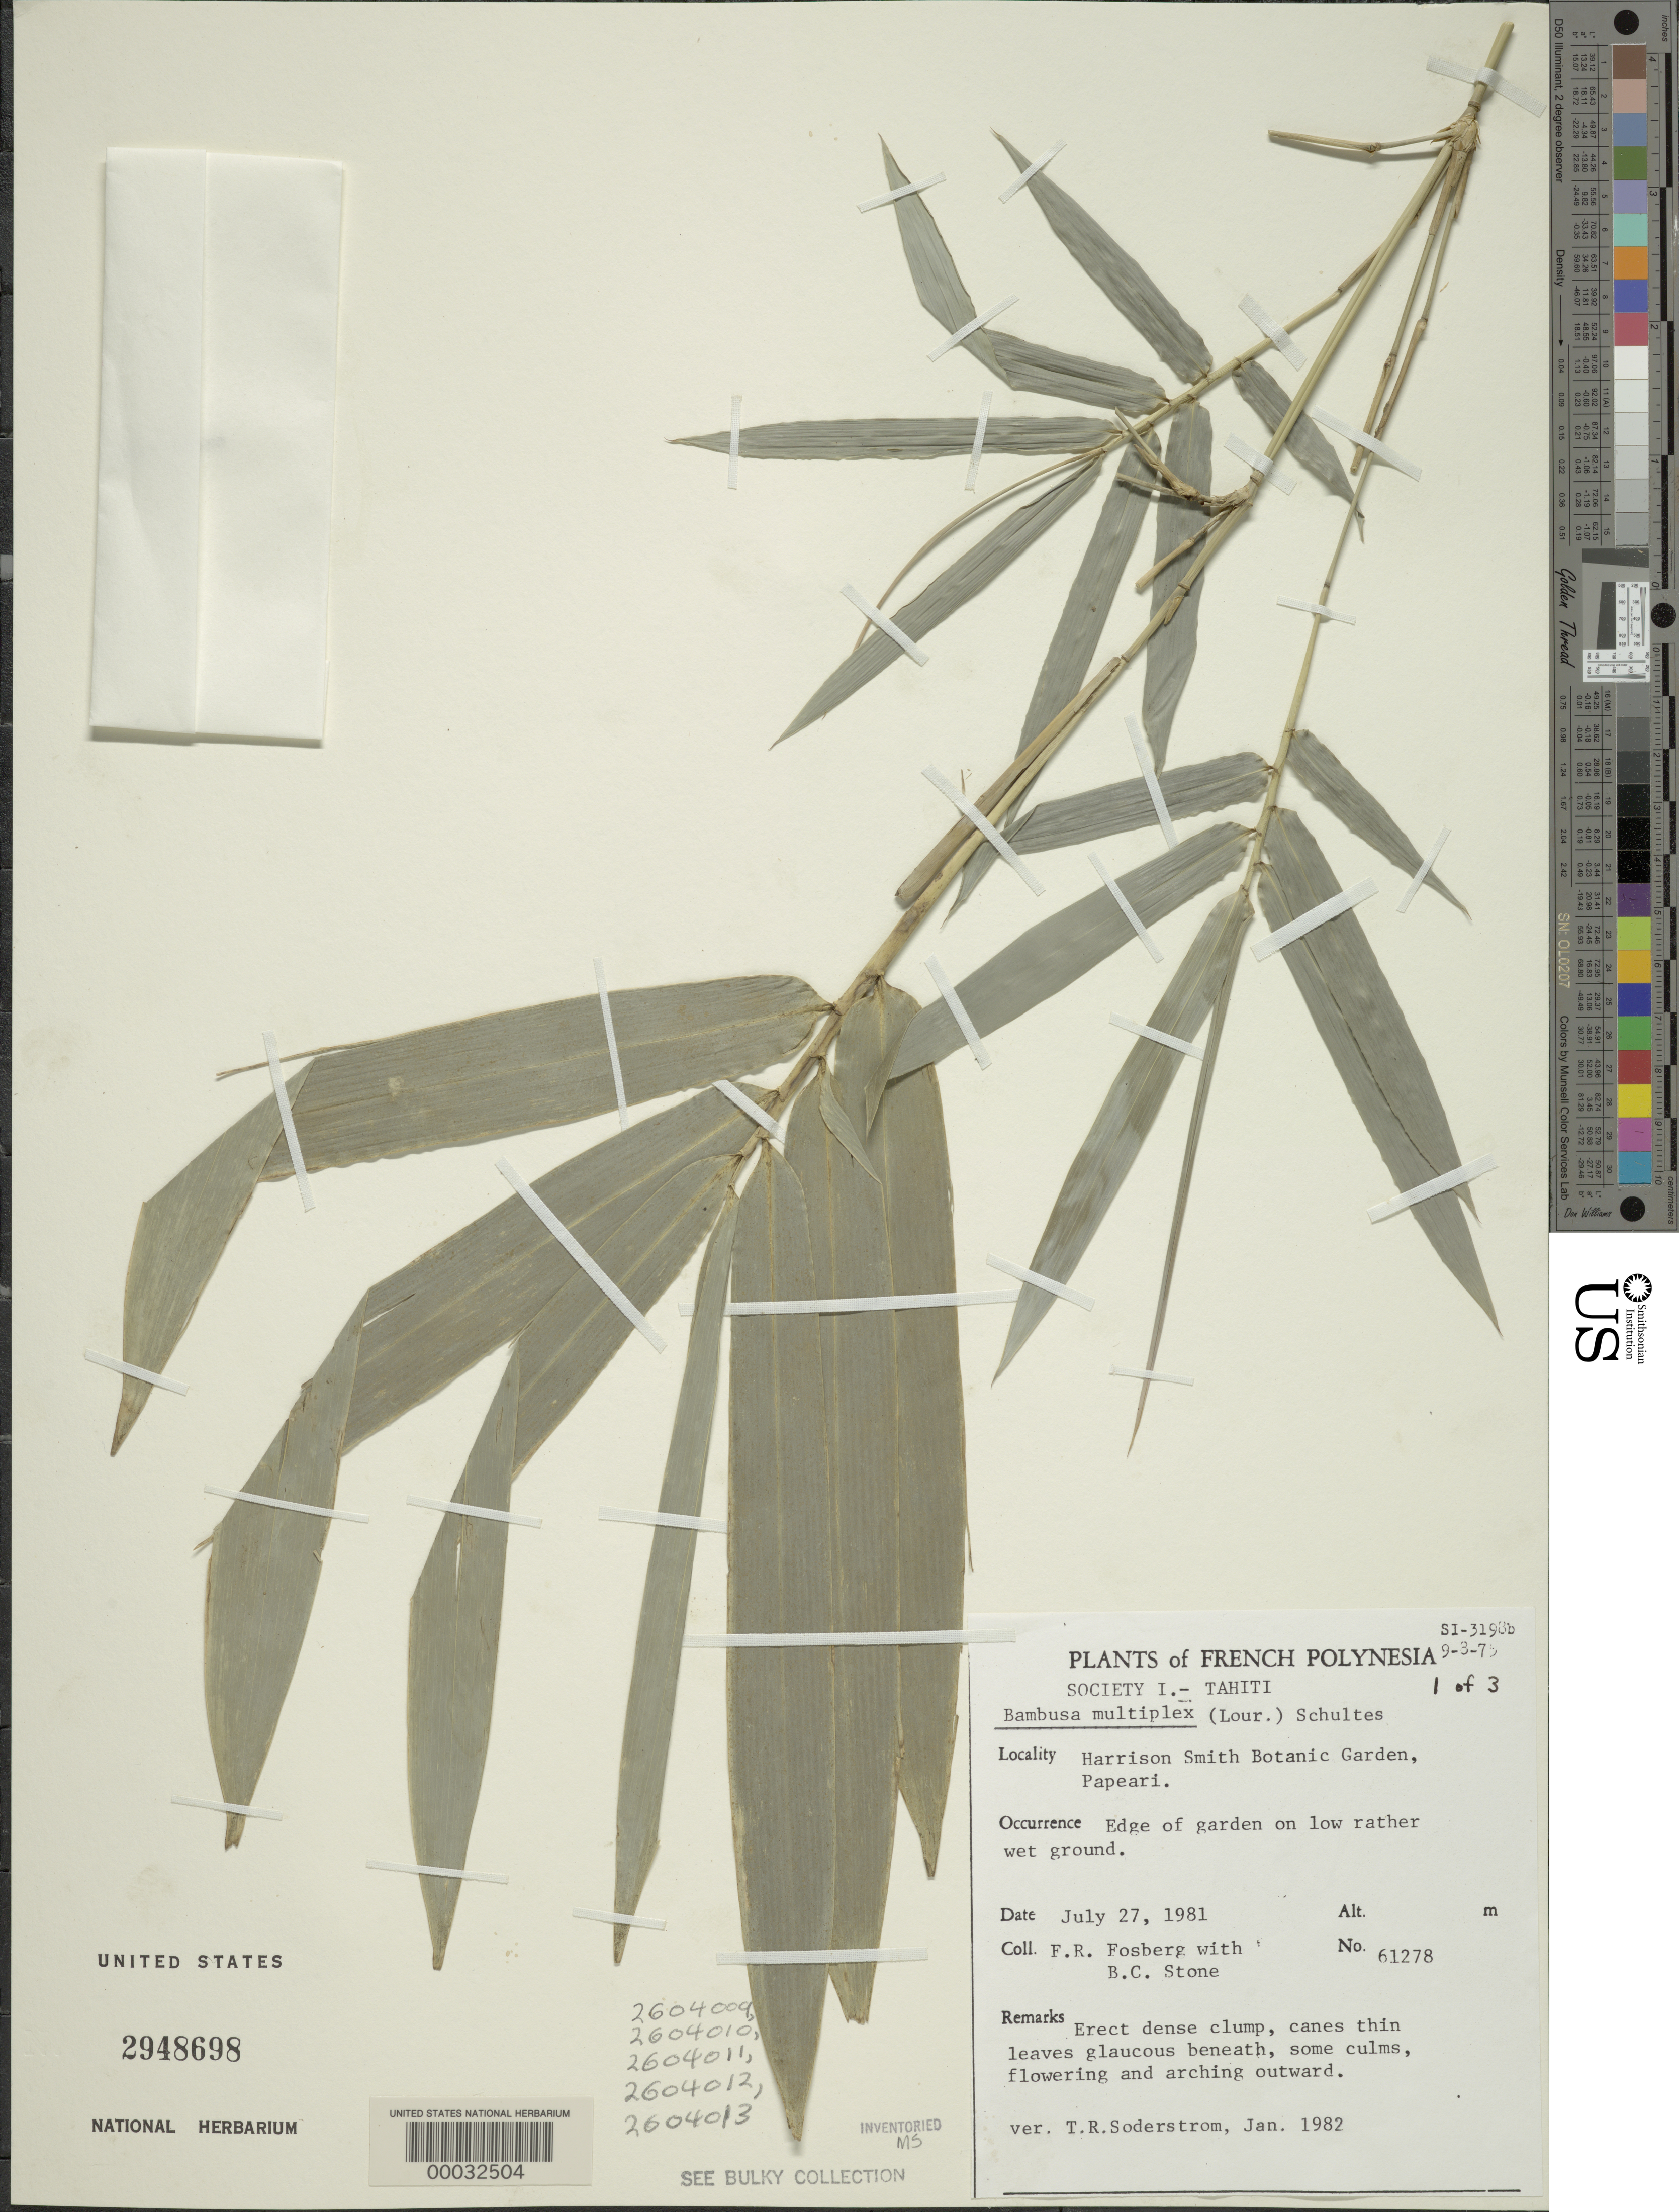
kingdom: Plantae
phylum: Tracheophyta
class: Liliopsida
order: Poales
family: Poaceae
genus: Bambusa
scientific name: Bambusa multiplex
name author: (Lour.) Raeusch. ex Schult. & Schult. f.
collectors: F. R. Fosberg & B. C. Stone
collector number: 61278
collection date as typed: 27 Jul 1981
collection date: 1981-07-27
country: French Polynesia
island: Tahiti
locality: Harrison smith botanical gardens-papeari [Society Is.]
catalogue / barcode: US 2948698